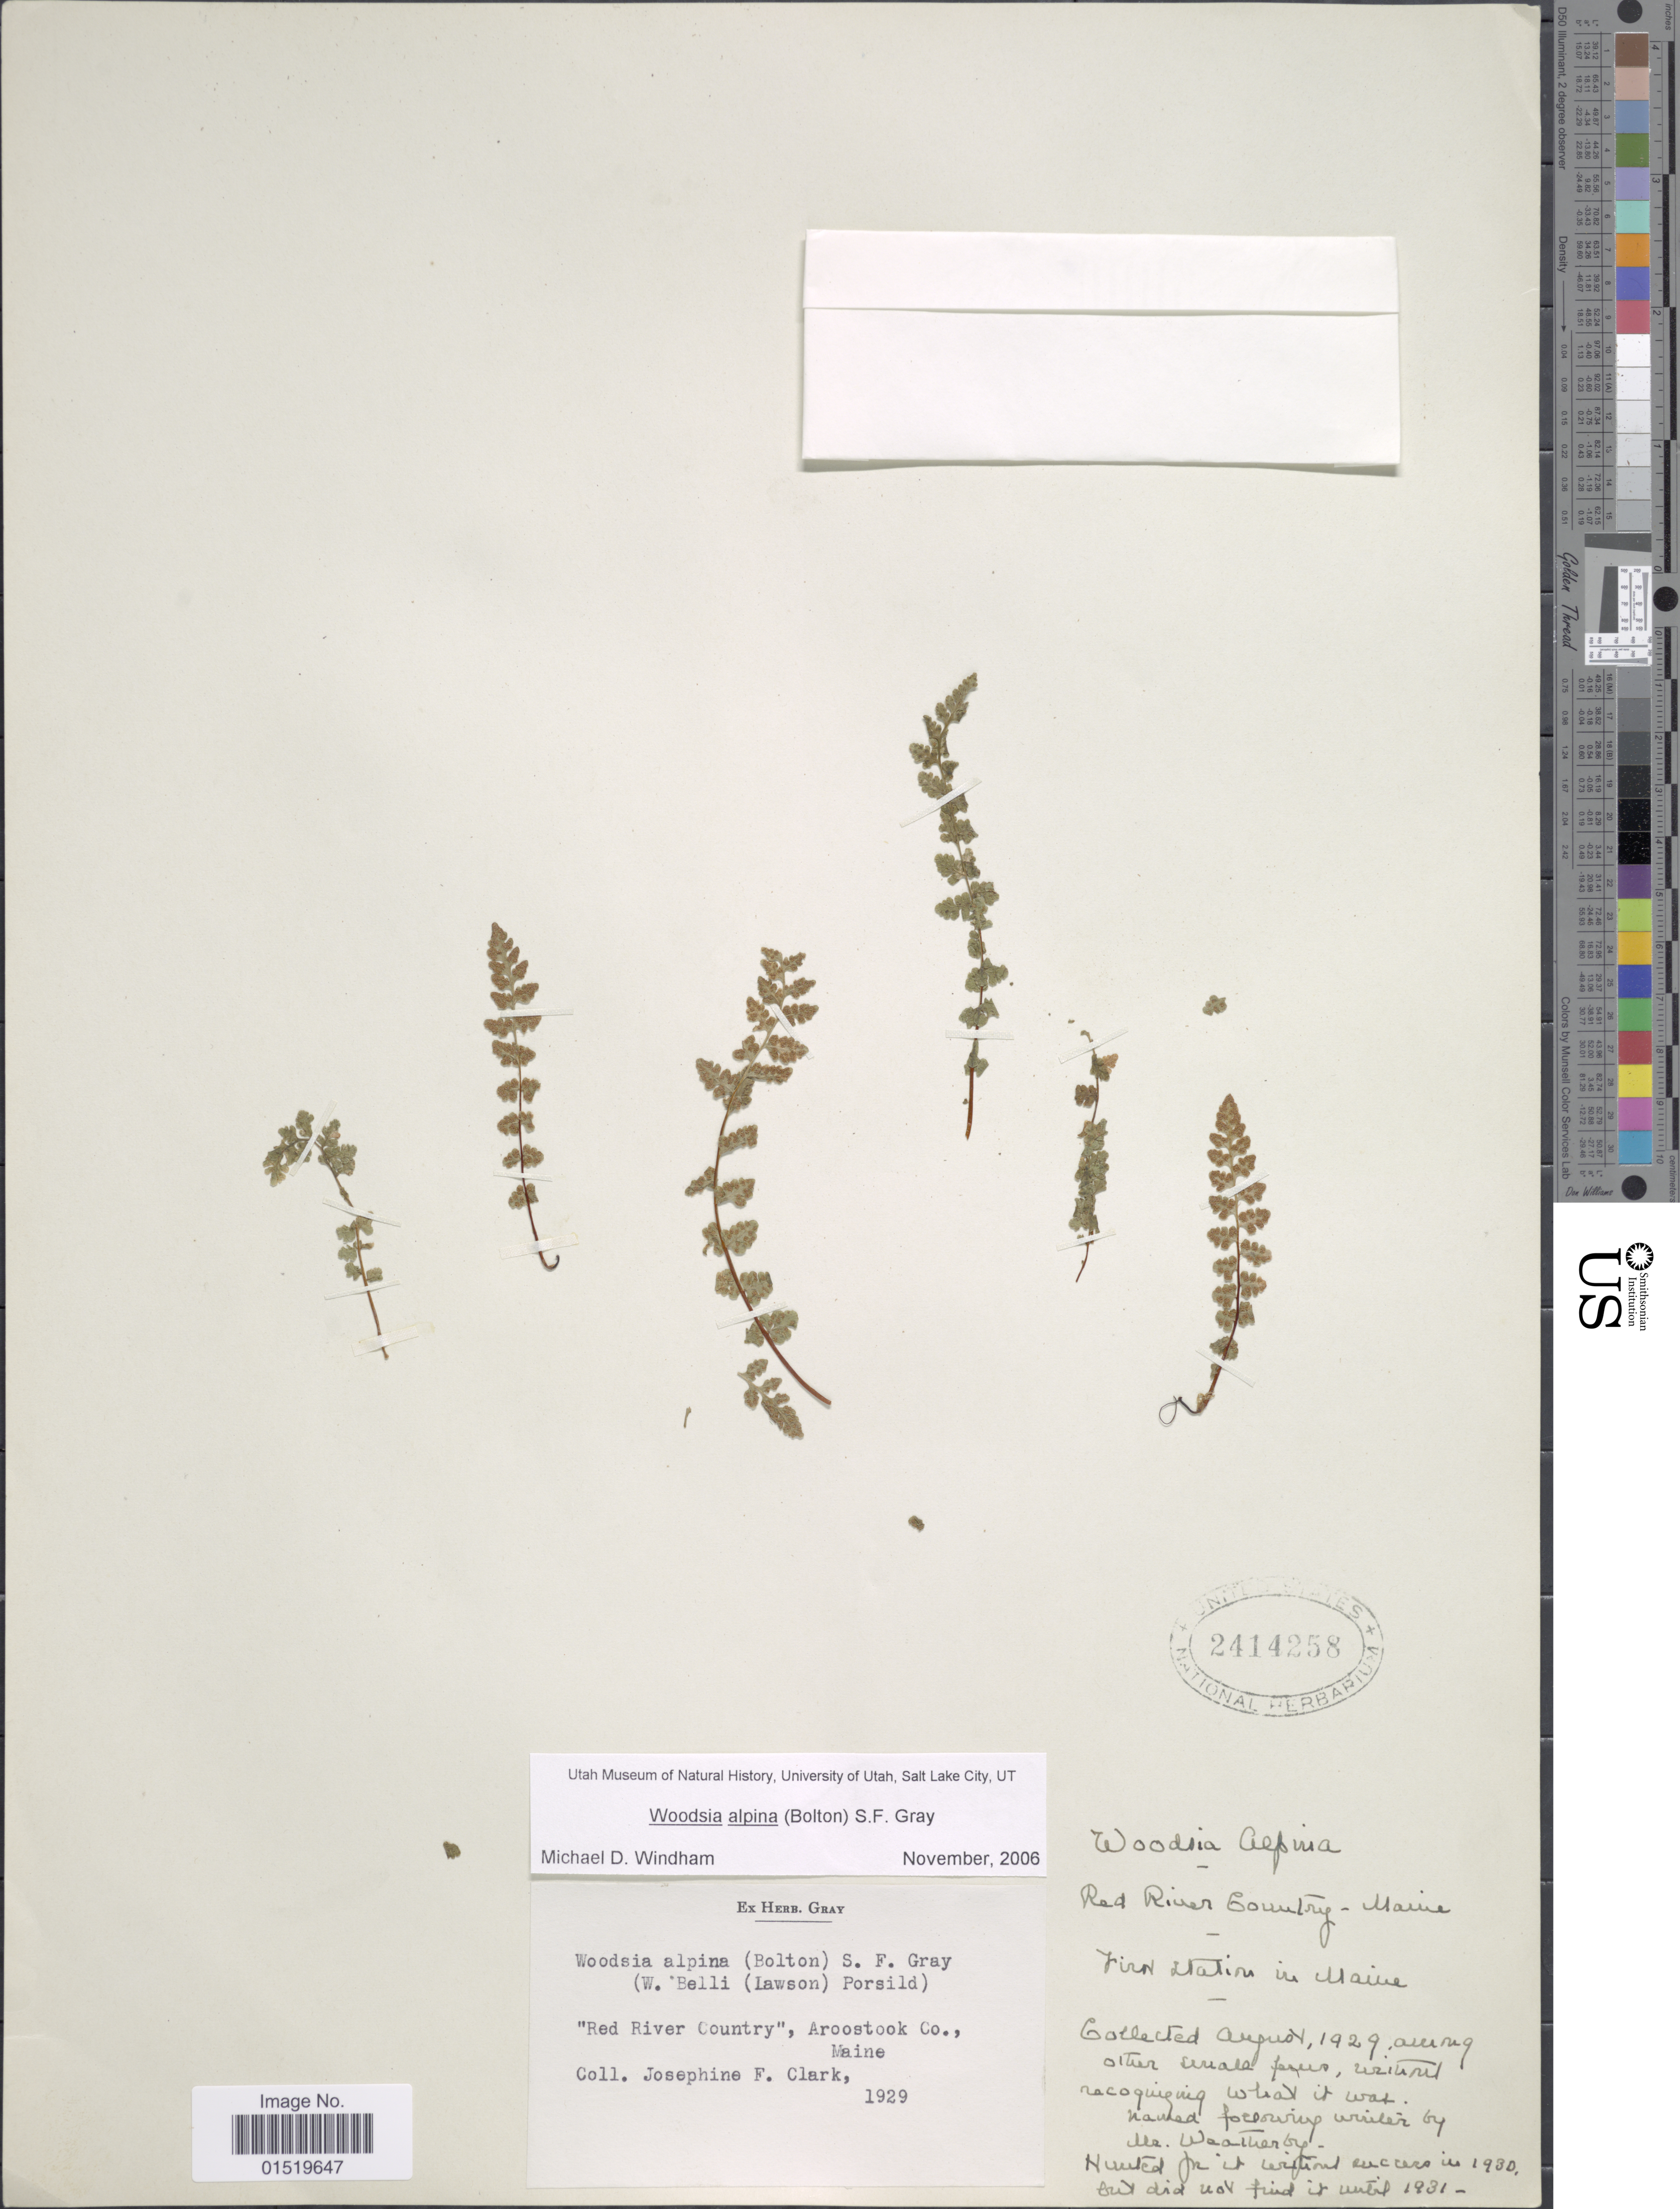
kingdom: Plantae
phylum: Tracheophyta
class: Polypodiopsida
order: Polypodiales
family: Woodsiaceae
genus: Woodsia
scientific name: Woodsia alpina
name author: (Bolton) S.F. Gray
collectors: J. F. Clark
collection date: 1929-08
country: United States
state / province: Maine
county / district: Aroostook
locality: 'red River Country',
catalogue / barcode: US 2414258